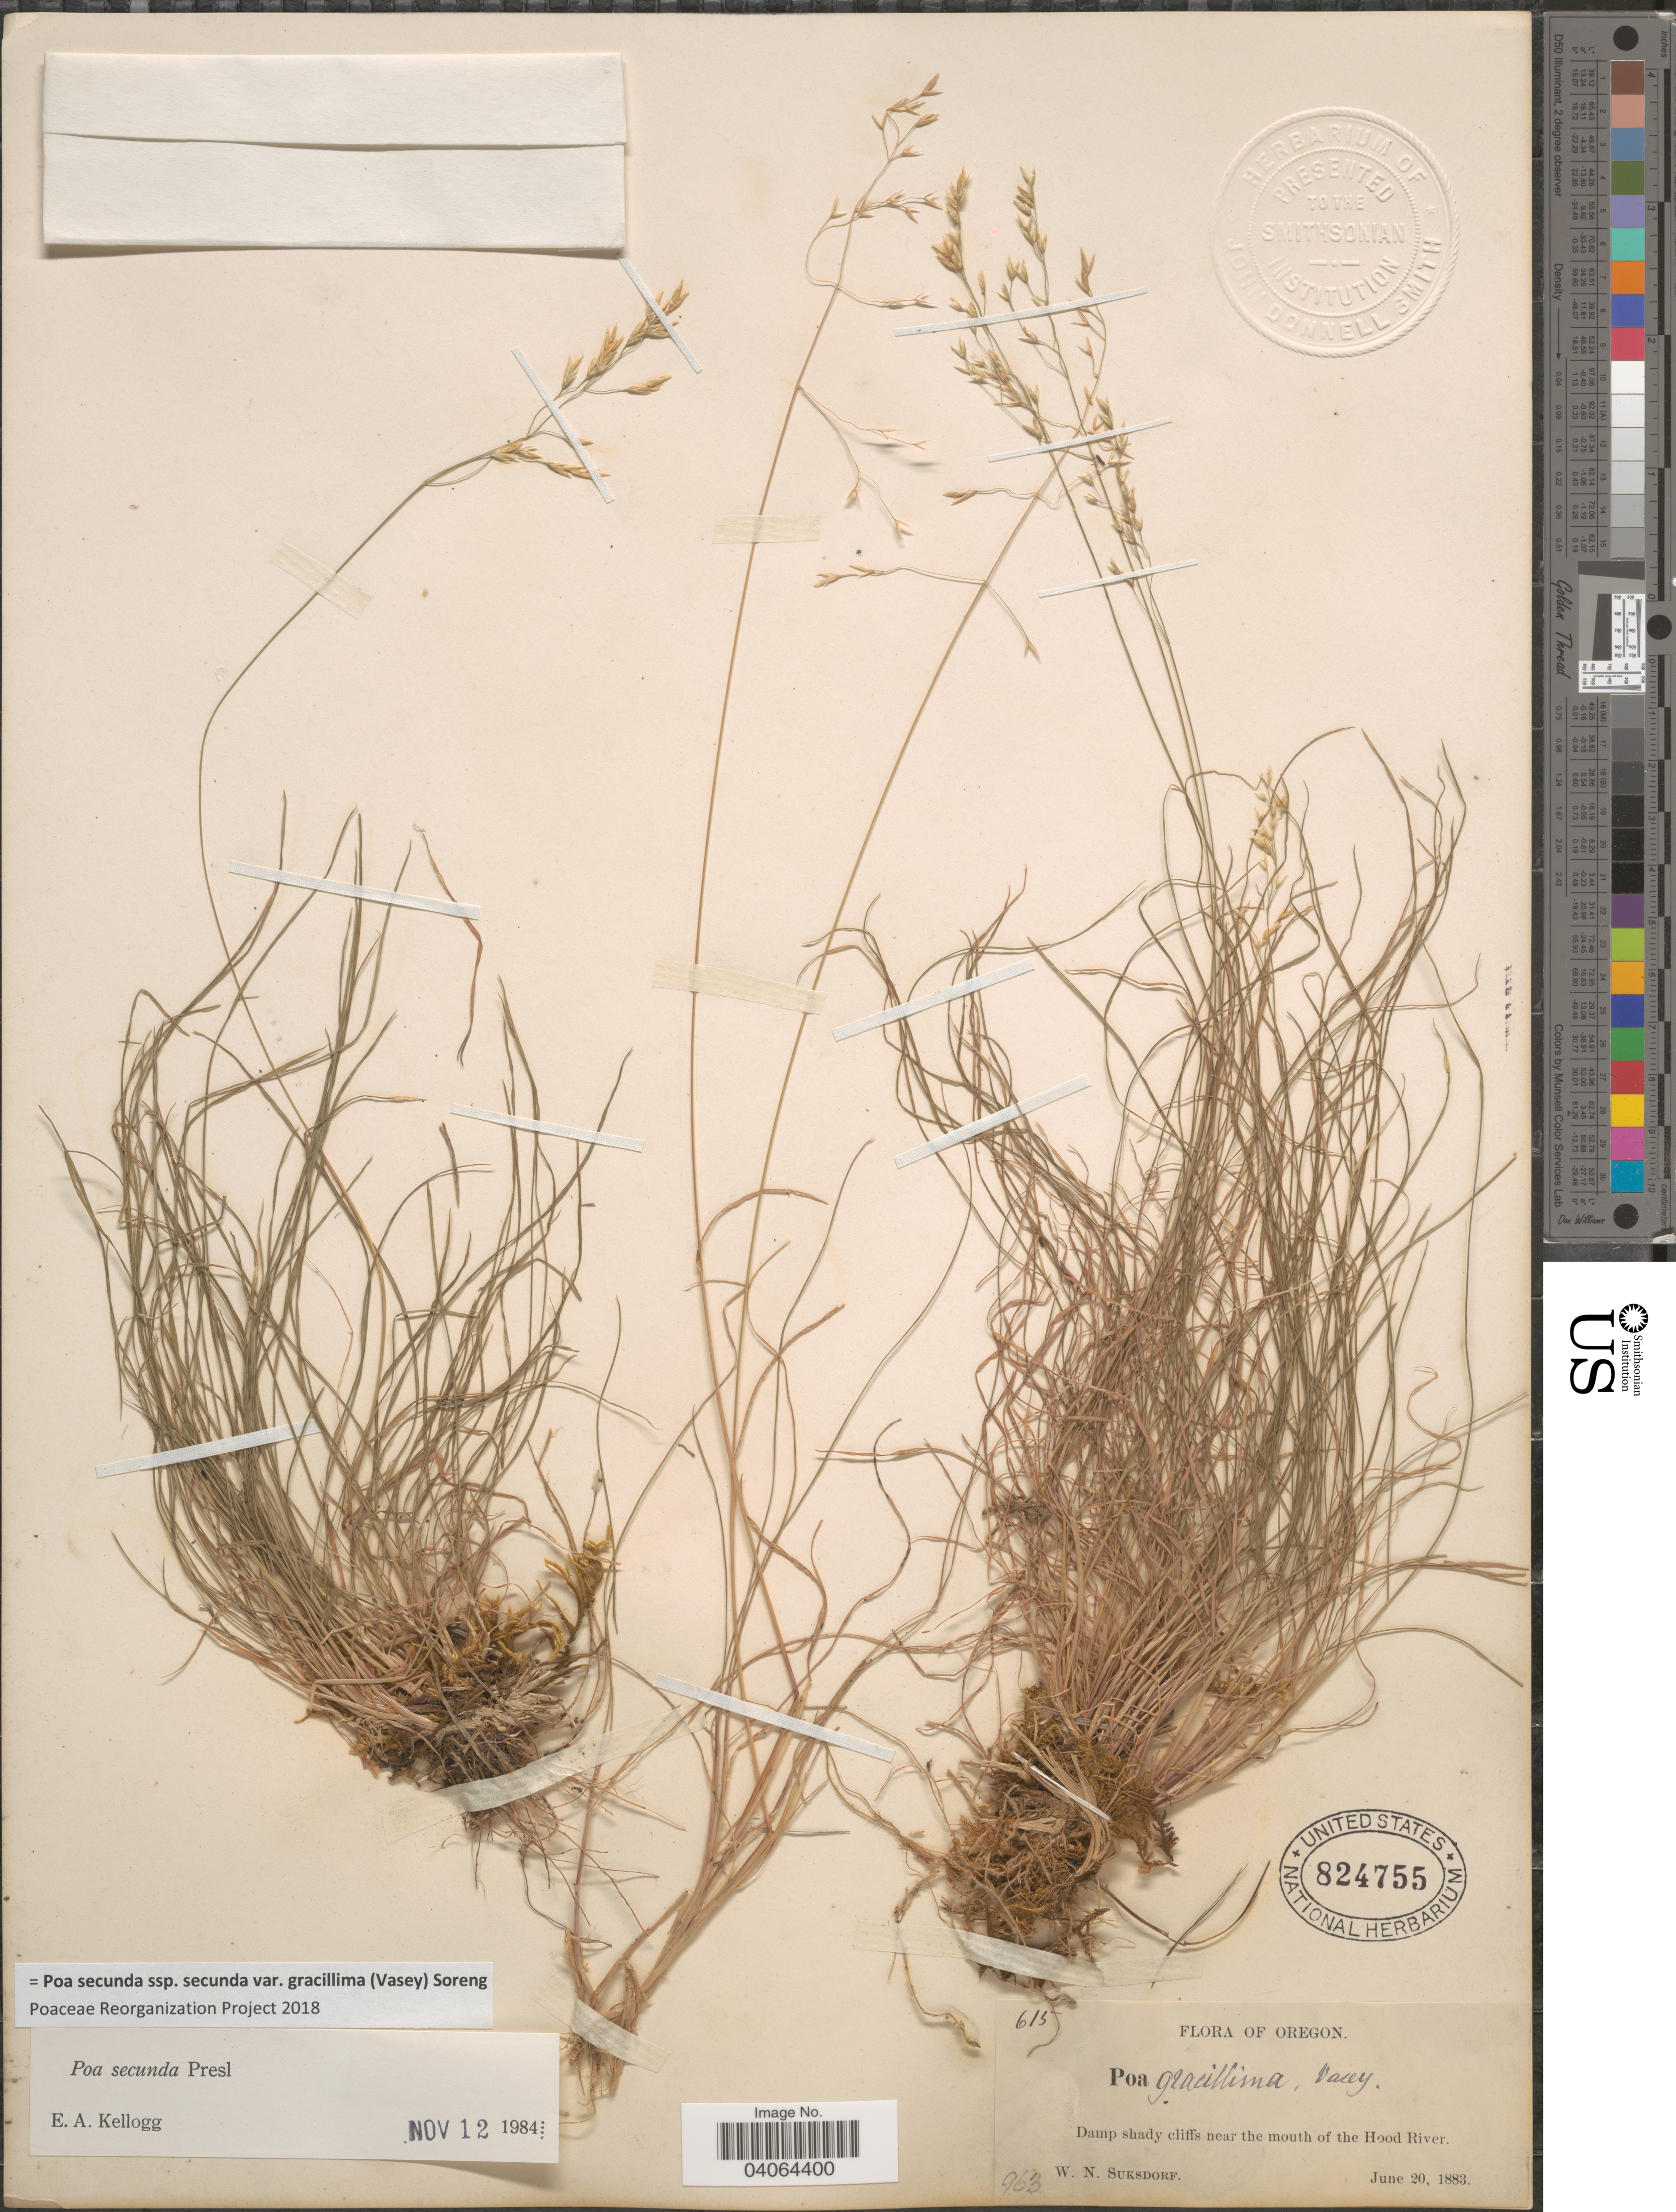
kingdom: Plantae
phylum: Tracheophyta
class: Liliopsida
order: Poales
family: Poaceae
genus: Poa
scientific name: Poa secunda subsp. secunda var. gracillima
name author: (Vasey) Soreng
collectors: W. N. Suksdorf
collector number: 615/963?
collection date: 1883-06-20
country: United States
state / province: Oregon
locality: Damp shady cliffs near the mouth of the Hood River.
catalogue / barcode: US 824755